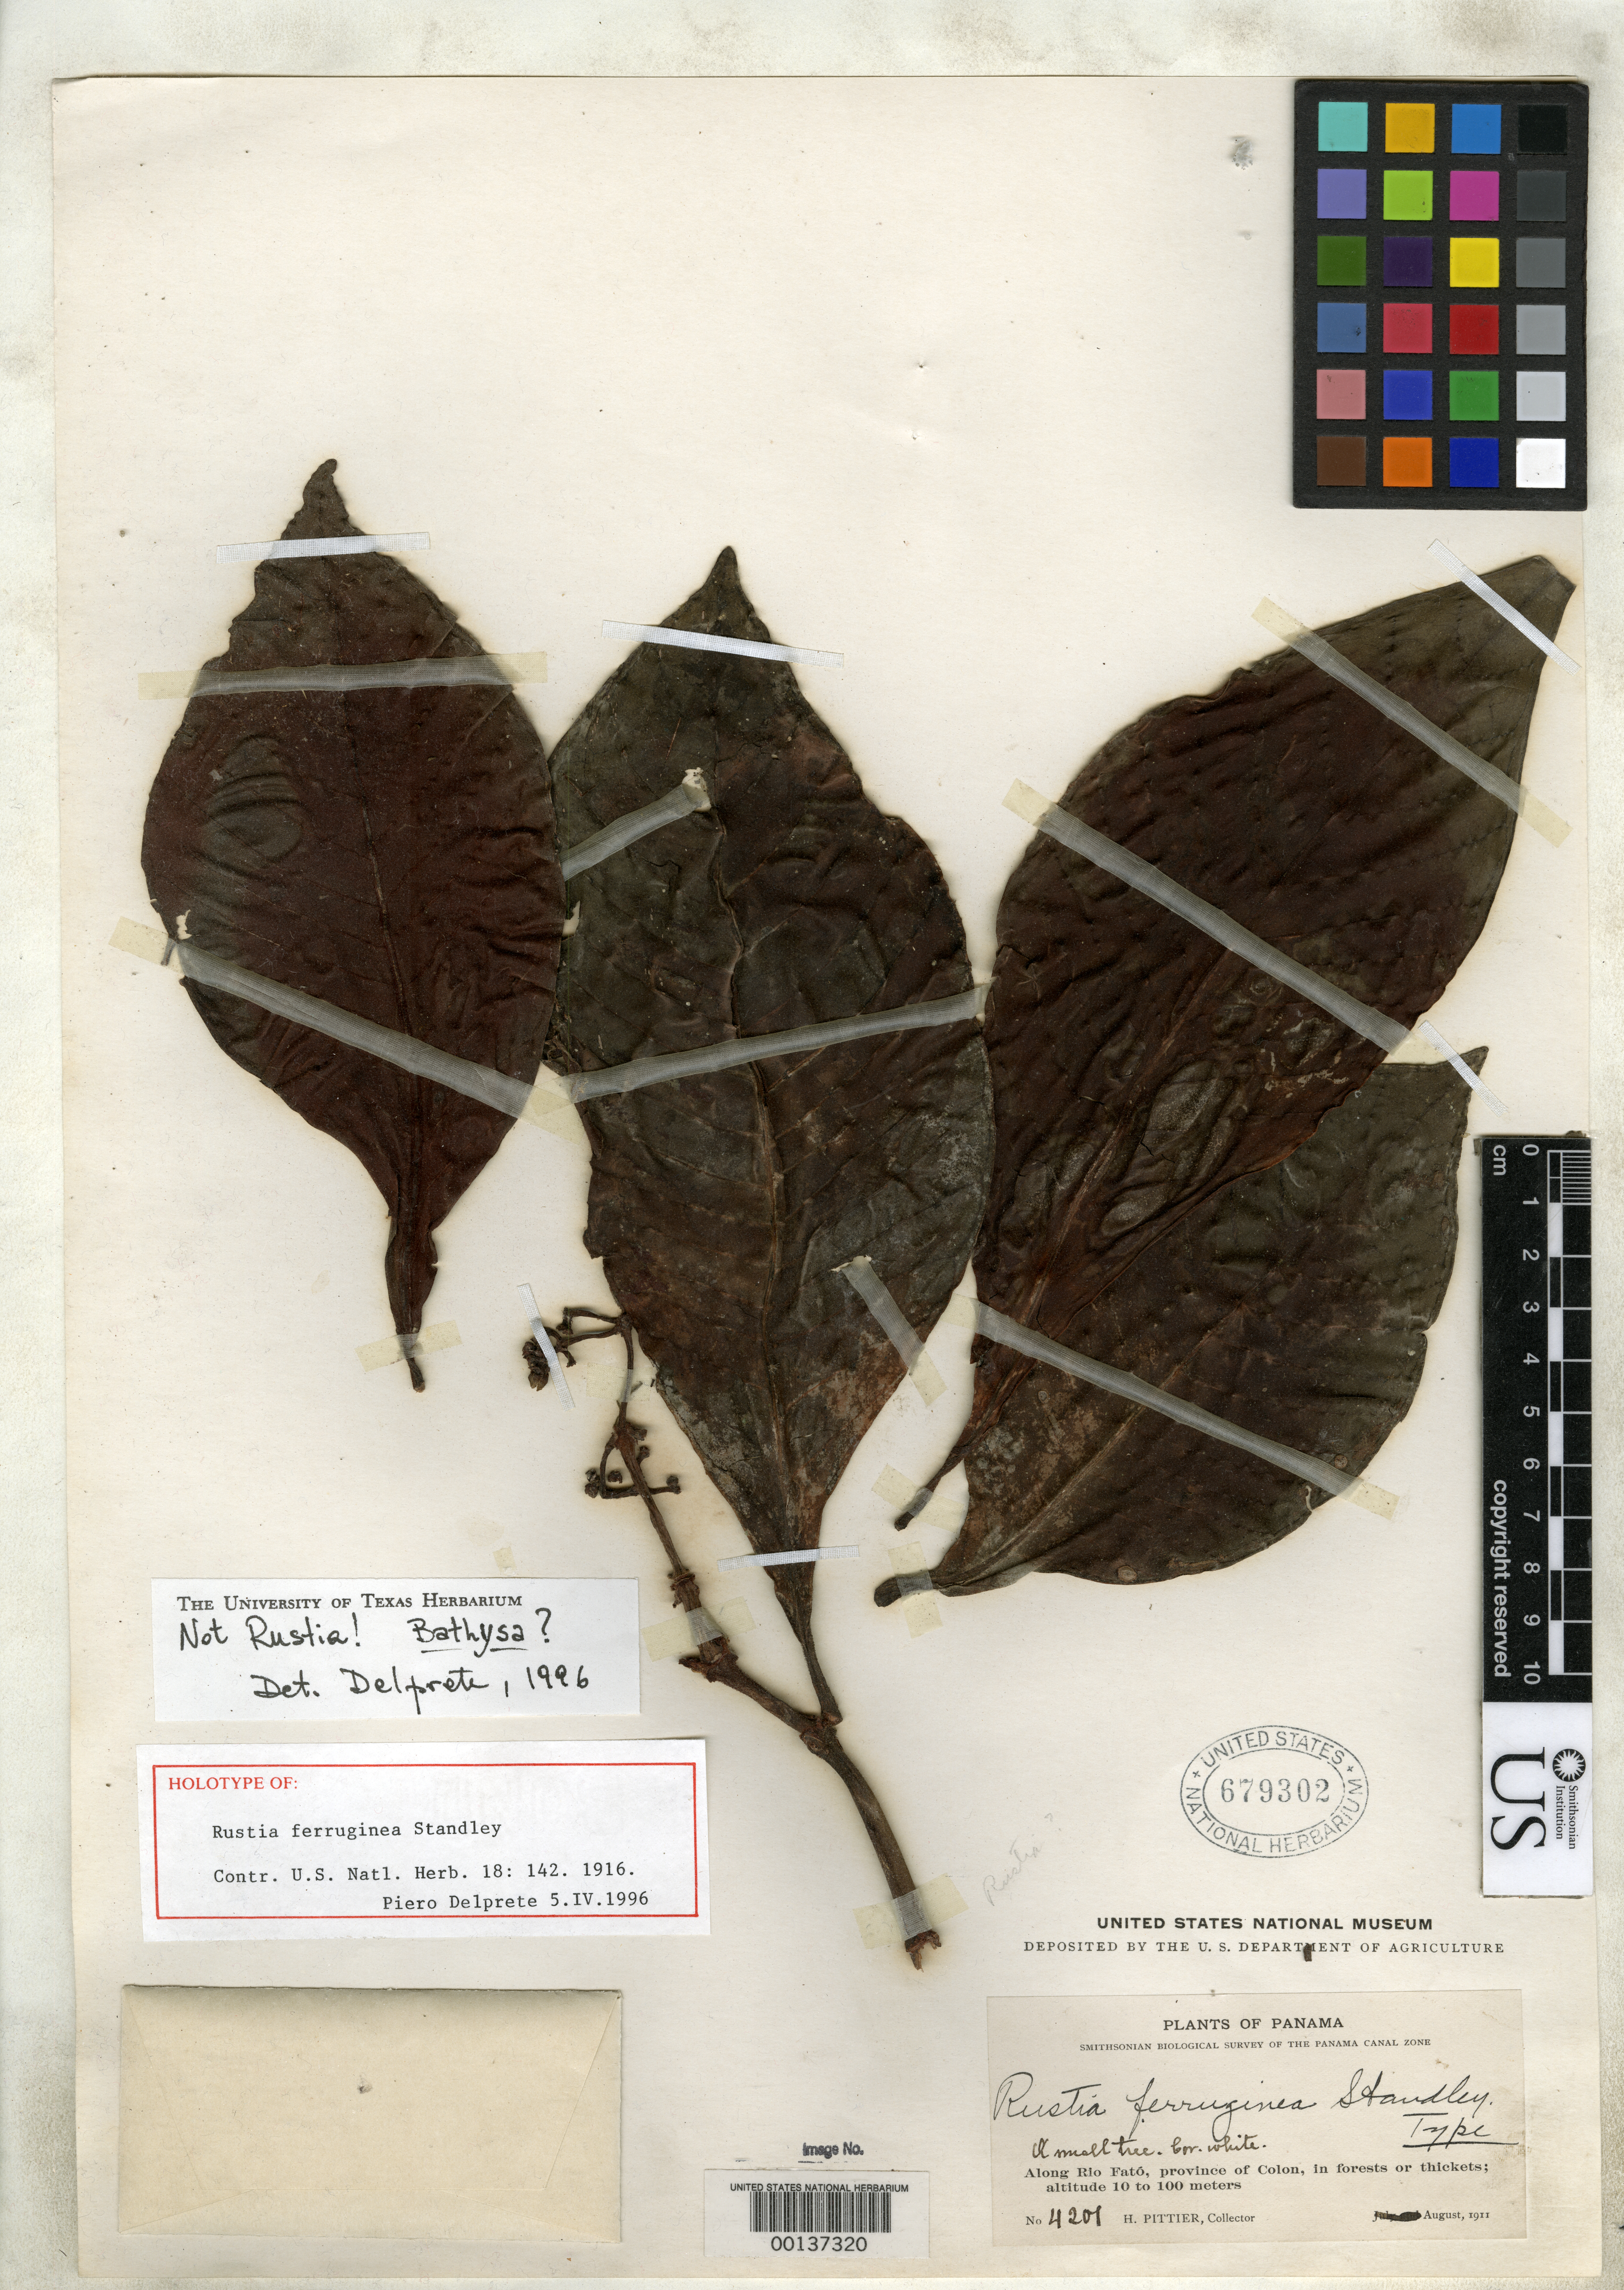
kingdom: Plantae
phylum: Tracheophyta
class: Magnoliopsida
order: Gentianales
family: Rubiaceae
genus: Rustia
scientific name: Rustia ferruginea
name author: Standl.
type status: Holotype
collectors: H. F. Pittier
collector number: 4201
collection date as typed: Aug 1911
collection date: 1911-08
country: Panama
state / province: Colón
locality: Along Rio Fato.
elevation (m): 10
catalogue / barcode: US 679302